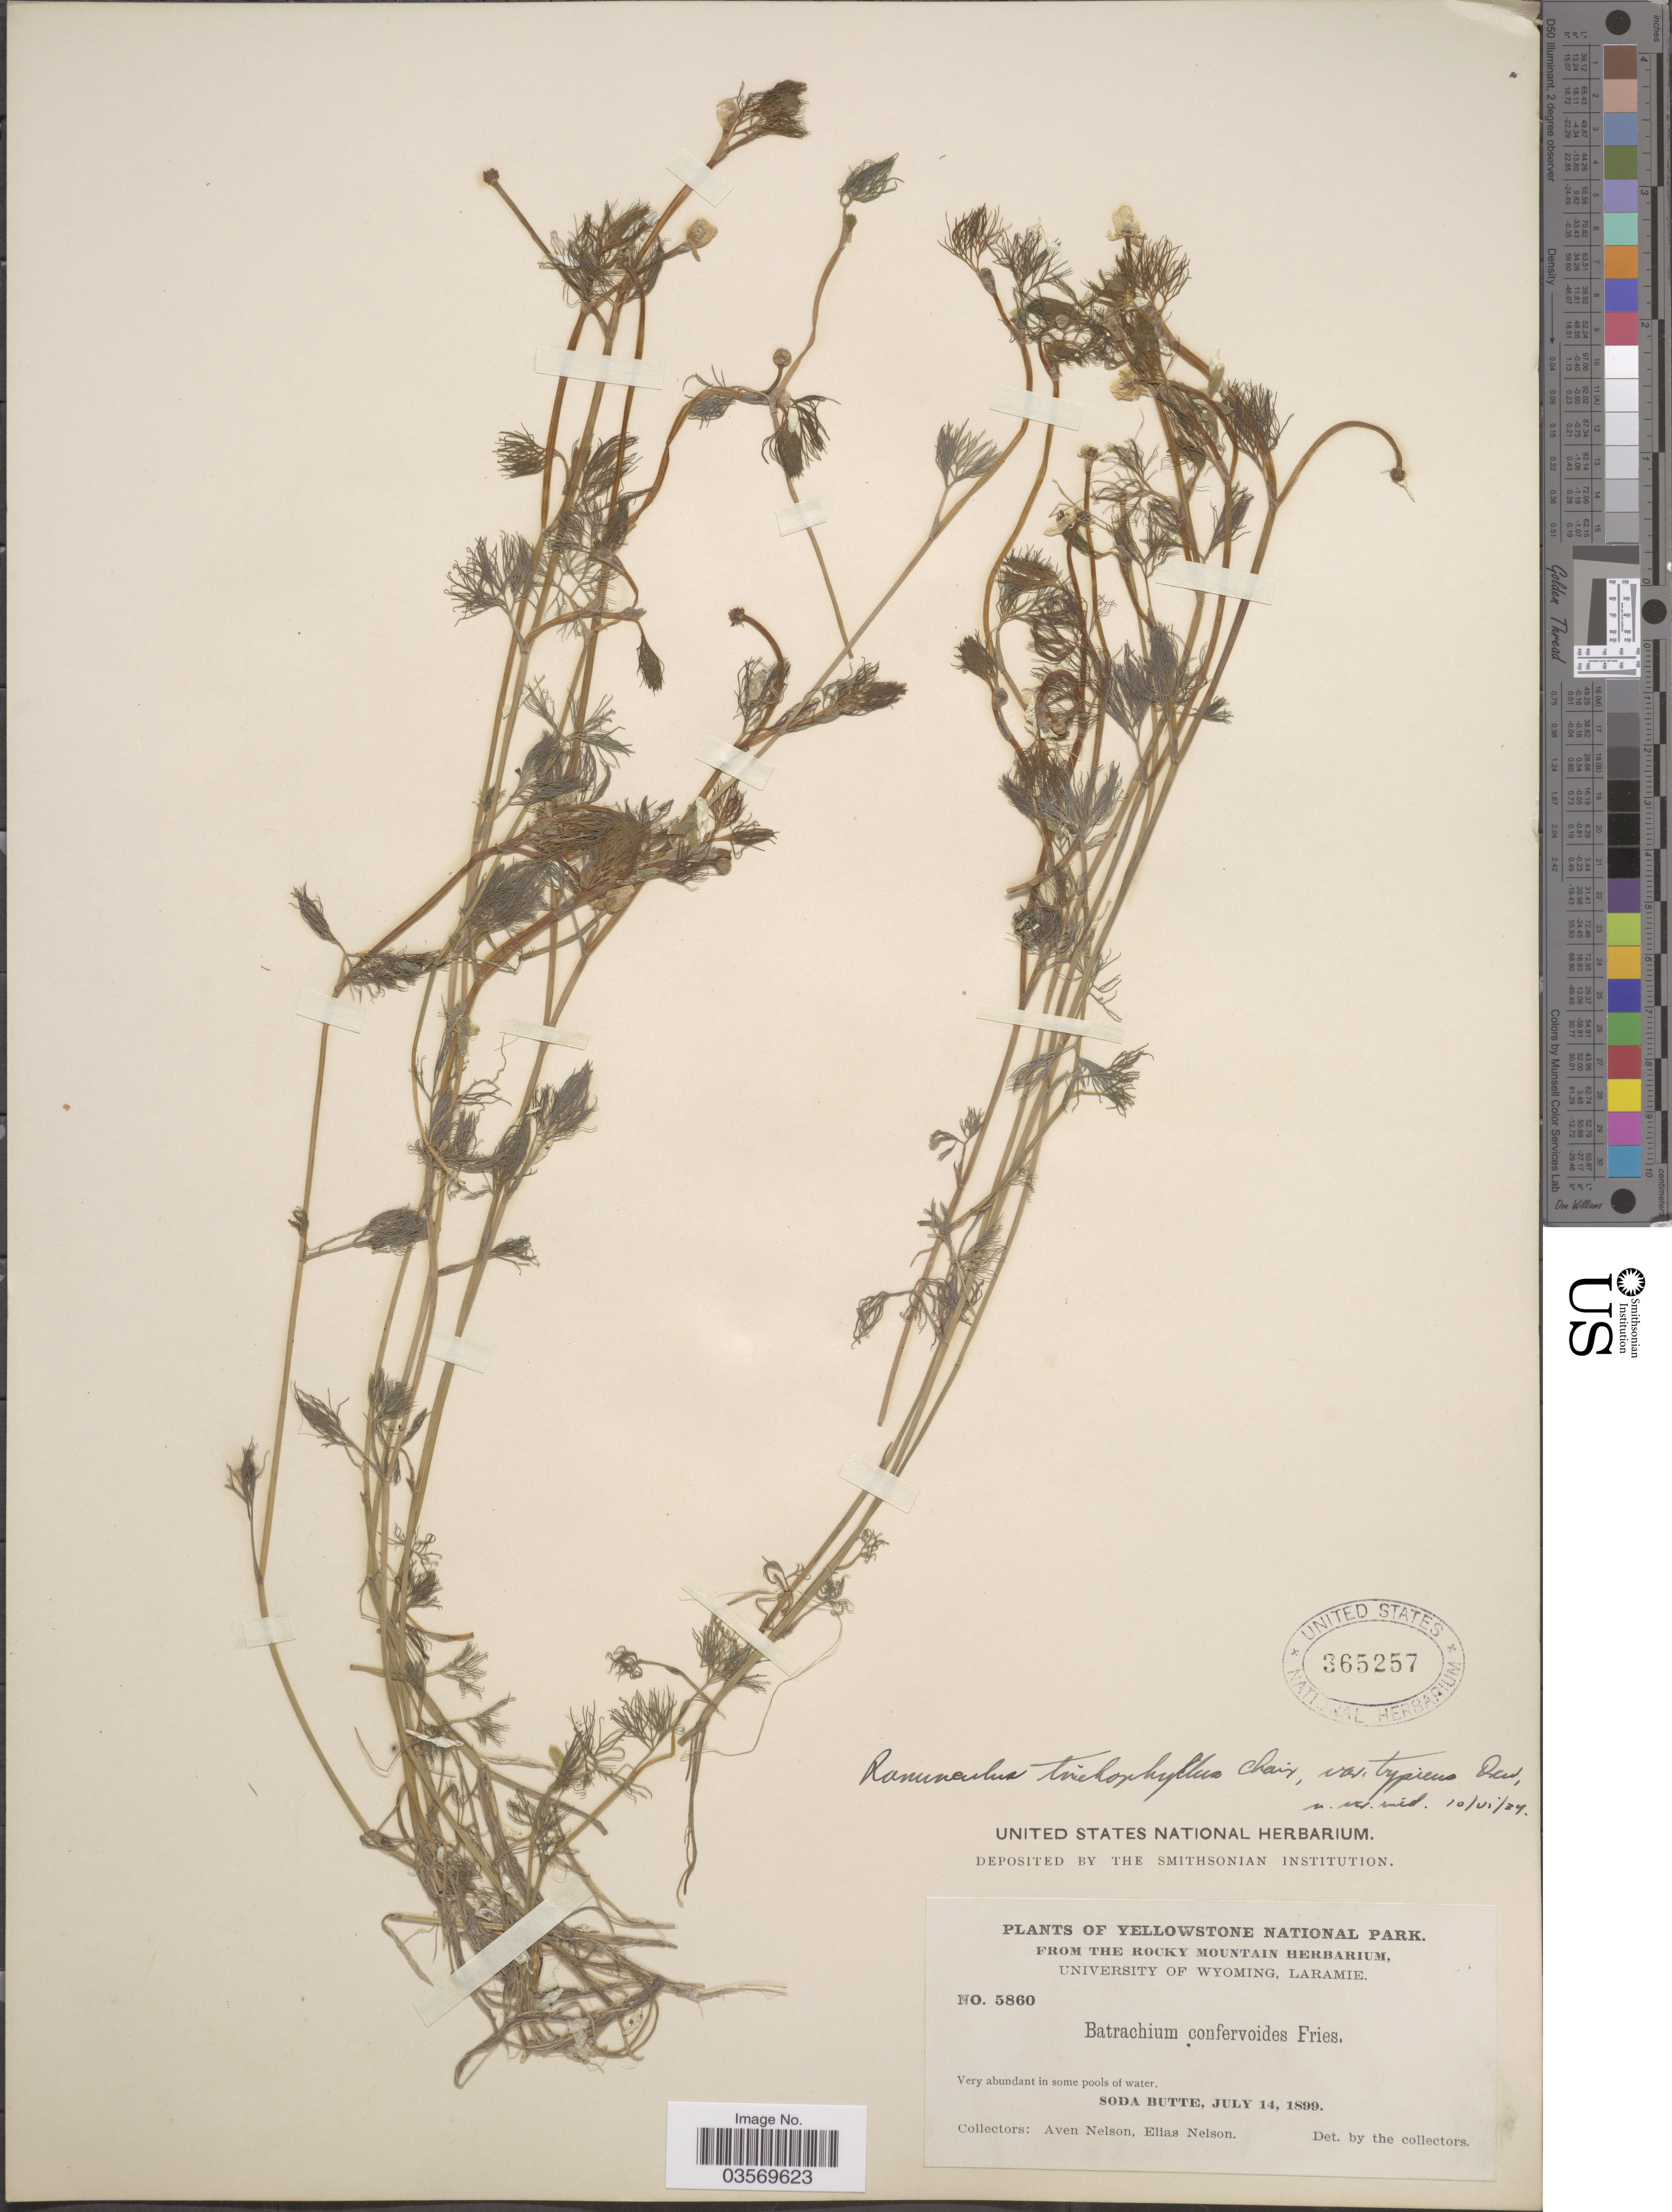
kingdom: Plantae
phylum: Tracheophyta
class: Magnoliopsida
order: Ranunculales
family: Ranunculaceae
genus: Ranunculus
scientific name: Ranunculus trichophyllus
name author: Chaix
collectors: A. Nelson & E. Nelson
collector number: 5860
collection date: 1899-07-14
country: United States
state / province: Wyoming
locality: Yellowstone National Park. Soda Butte.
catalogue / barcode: US 365257